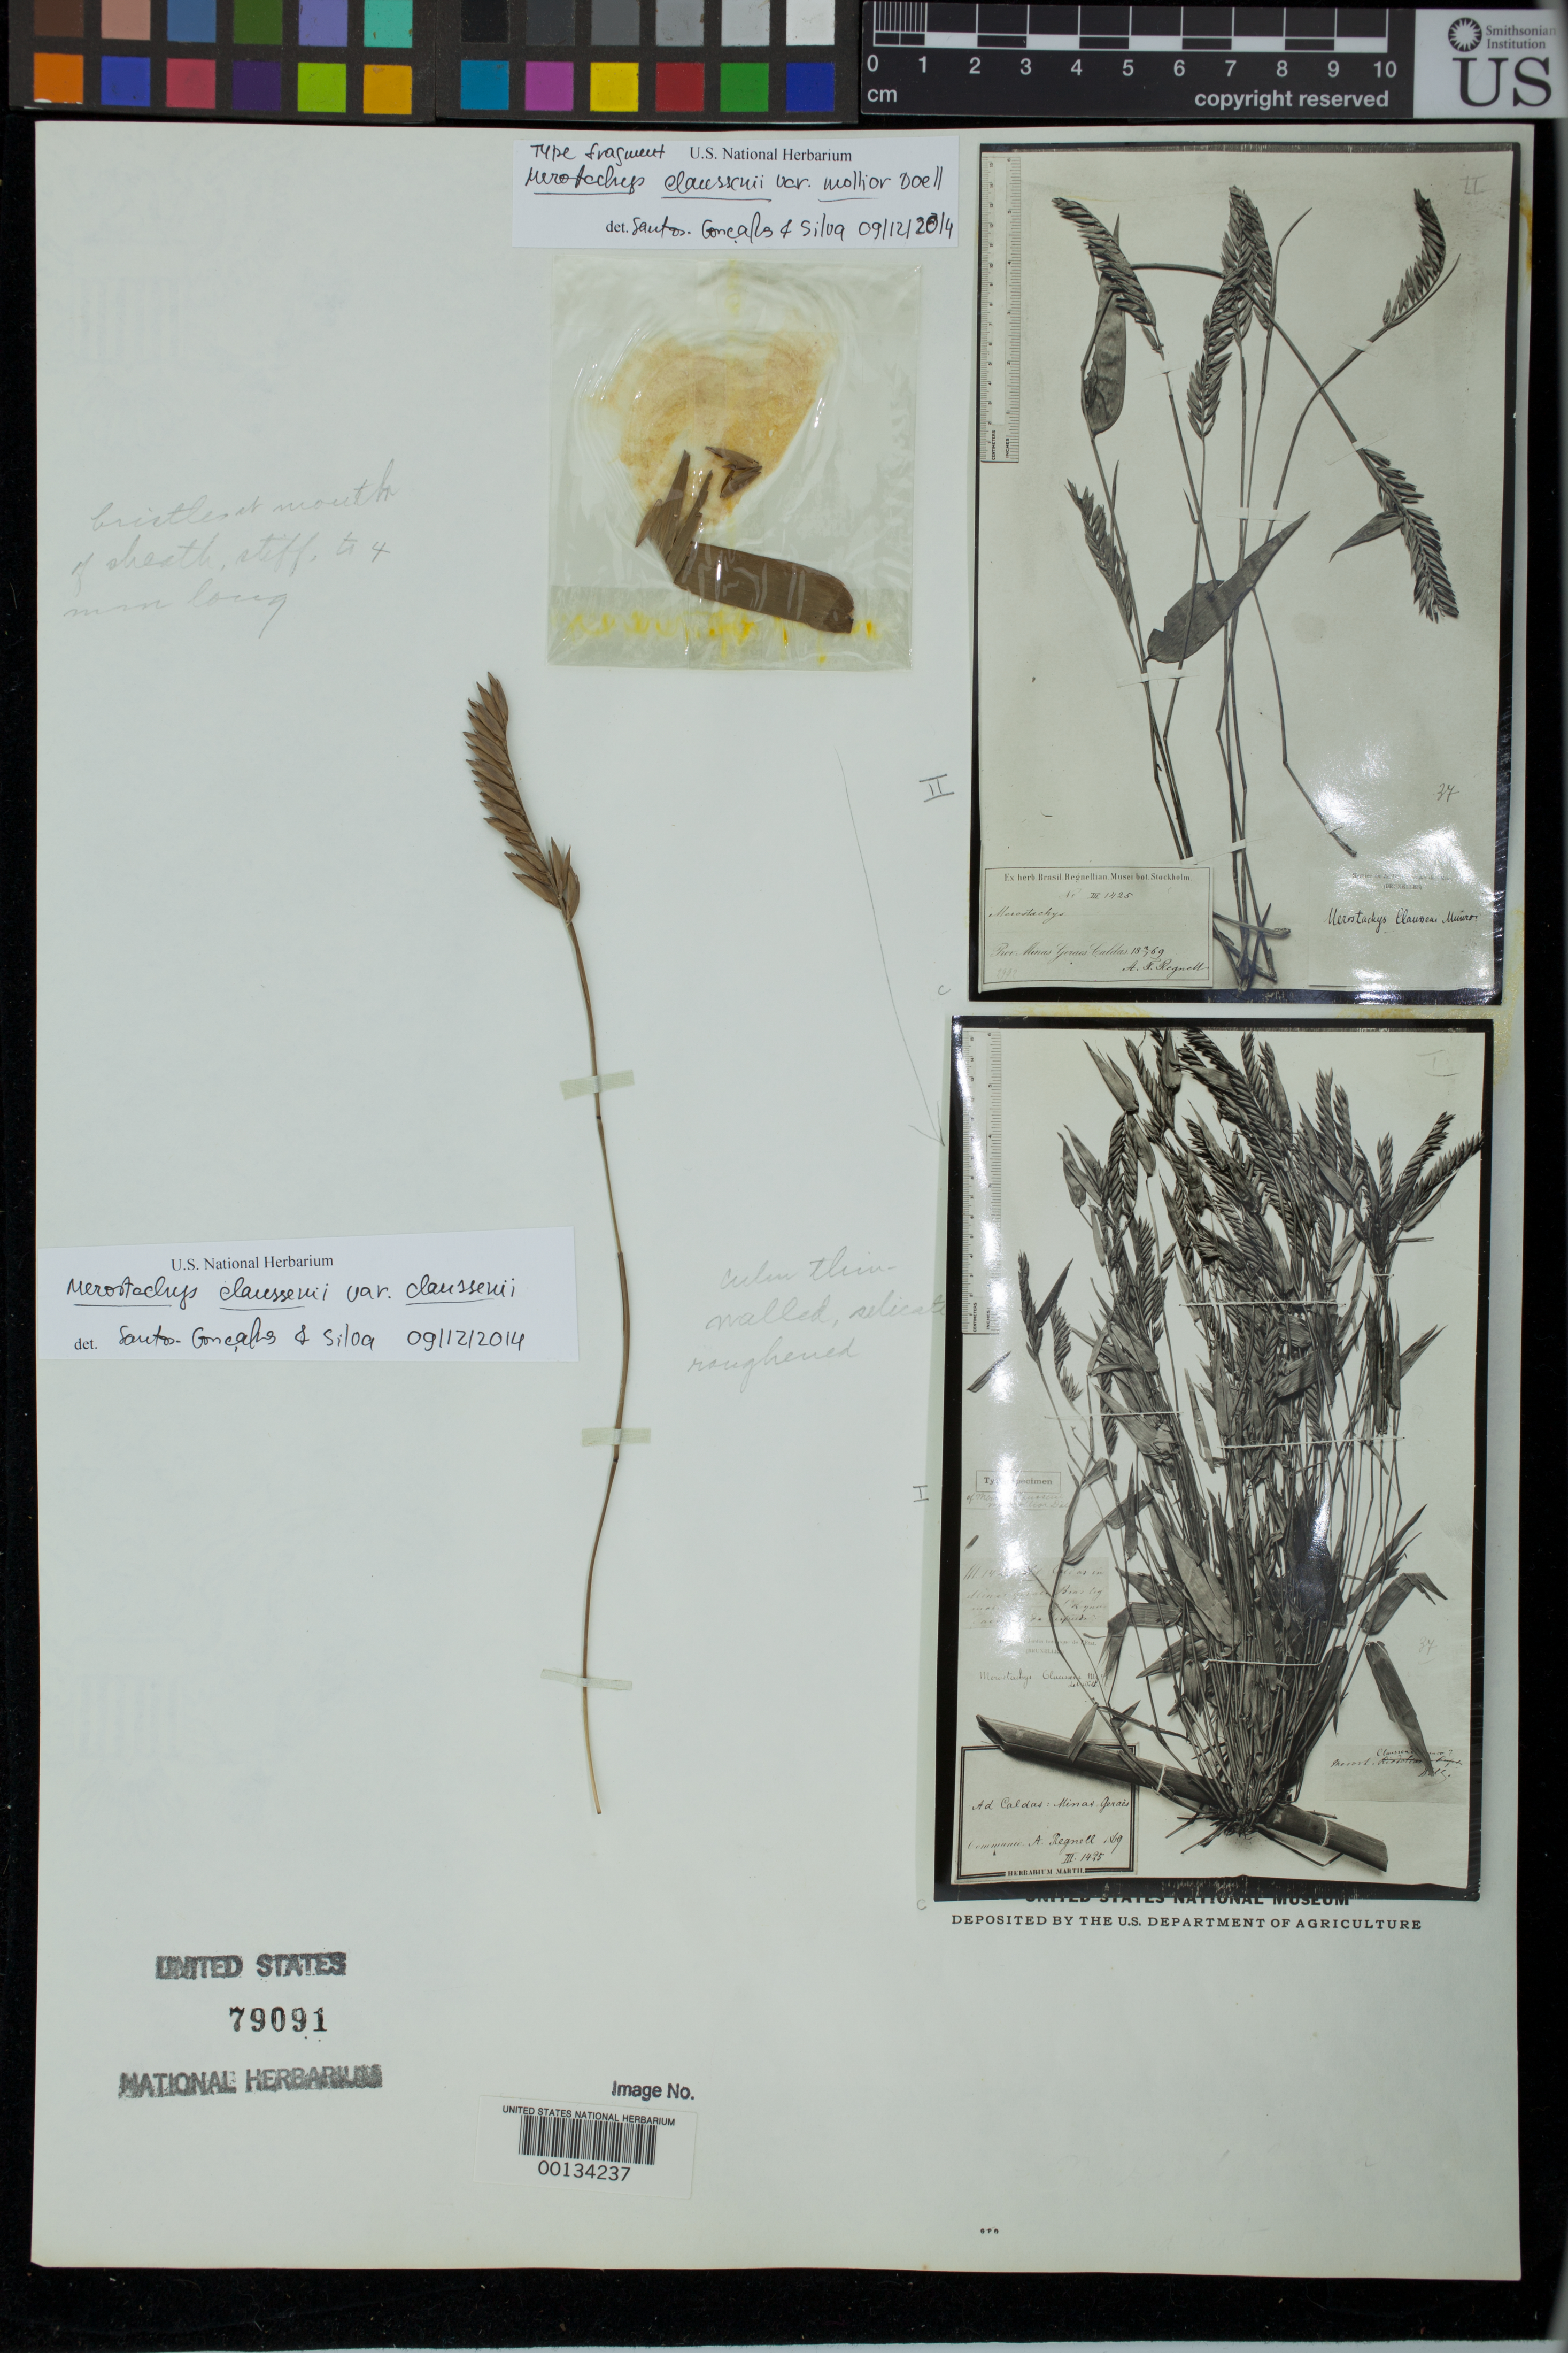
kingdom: Plantae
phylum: Tracheophyta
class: Liliopsida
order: Poales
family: Poaceae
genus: Merostachys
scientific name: Merostachys claussenii var. mollior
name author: Döll in Mart.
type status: Type Collection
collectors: A. F. Regnell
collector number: III 1425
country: Brazil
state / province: Minas Gerais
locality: Caldas.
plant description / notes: Sheet mounted with photos and fragmentary material of 2 type specimens ex herb. Brussels (?). Both original specimens are labeled as Regnell III 1425, collected Caldas 1869.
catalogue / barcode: US 79091